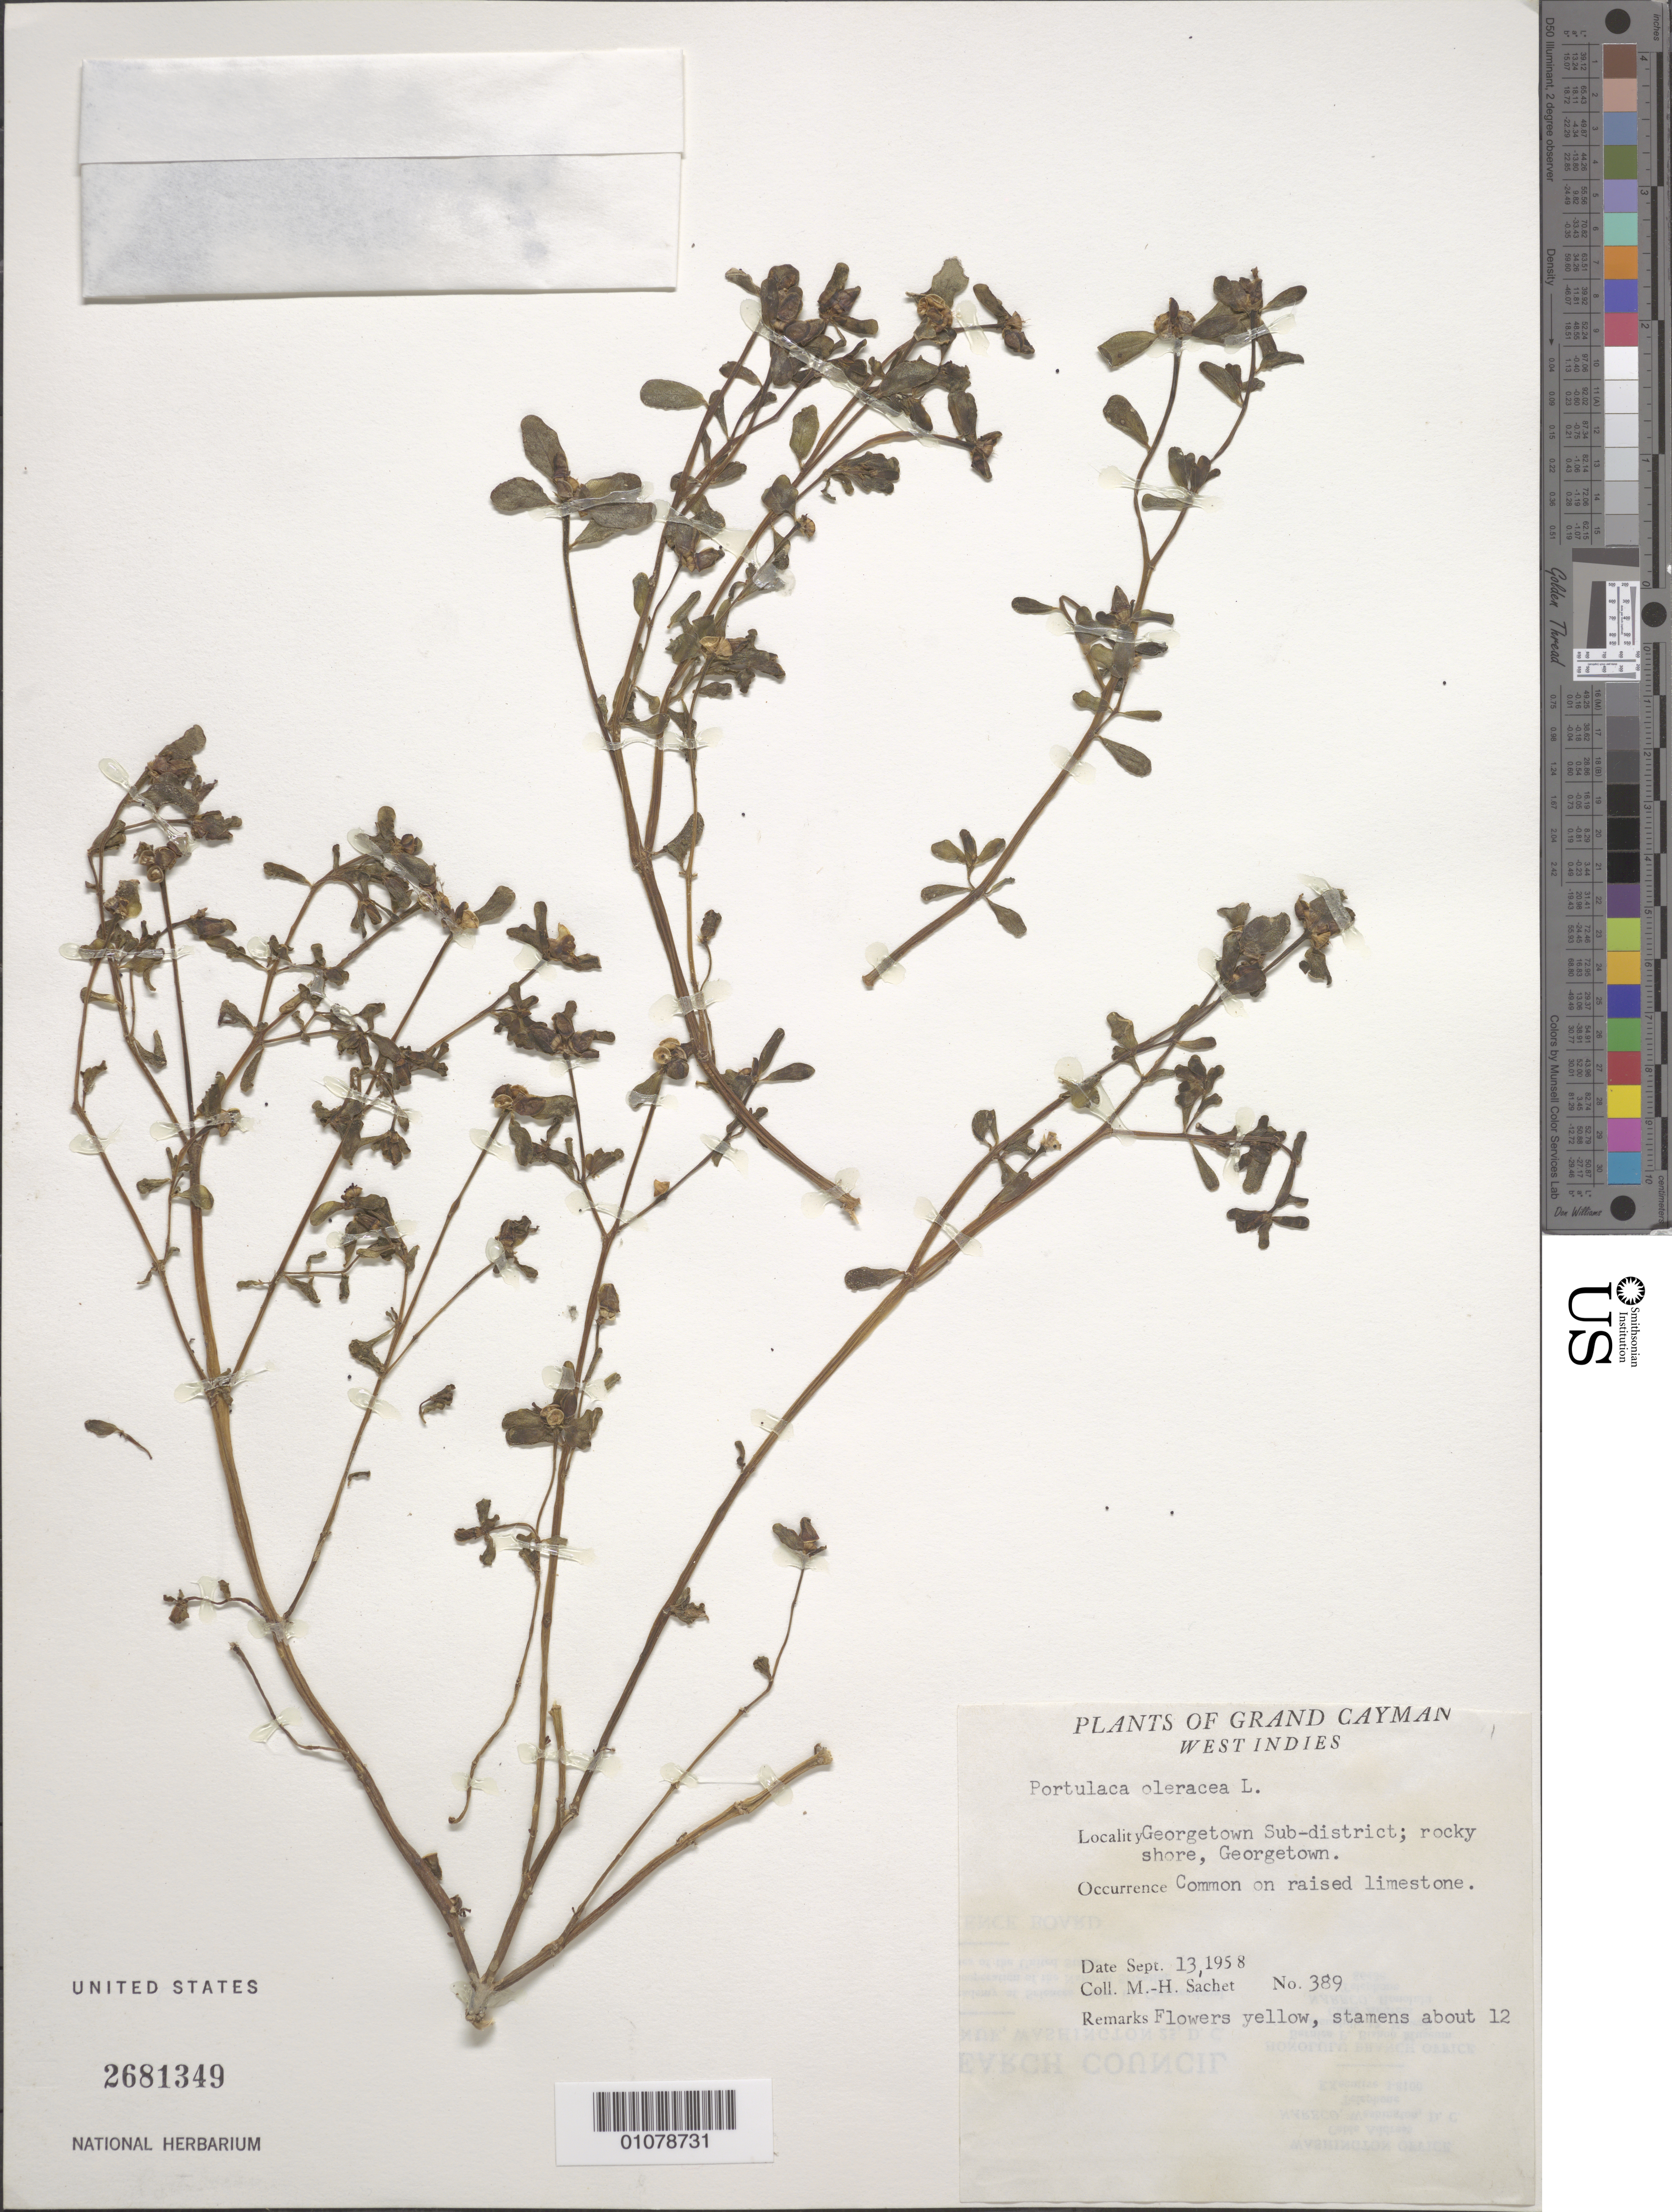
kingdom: Plantae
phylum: Tracheophyta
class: Magnoliopsida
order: Caryophyllales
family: Portulacaceae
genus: Portulaca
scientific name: Portulaca oleracea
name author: L.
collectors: M.-H. Sachet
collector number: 389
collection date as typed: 13 Sep 1958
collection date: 1958-09-13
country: Cayman Islands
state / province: Georgetown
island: Grand Cayman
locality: Georgetown sub-district; Georgetwon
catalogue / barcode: US 2681349